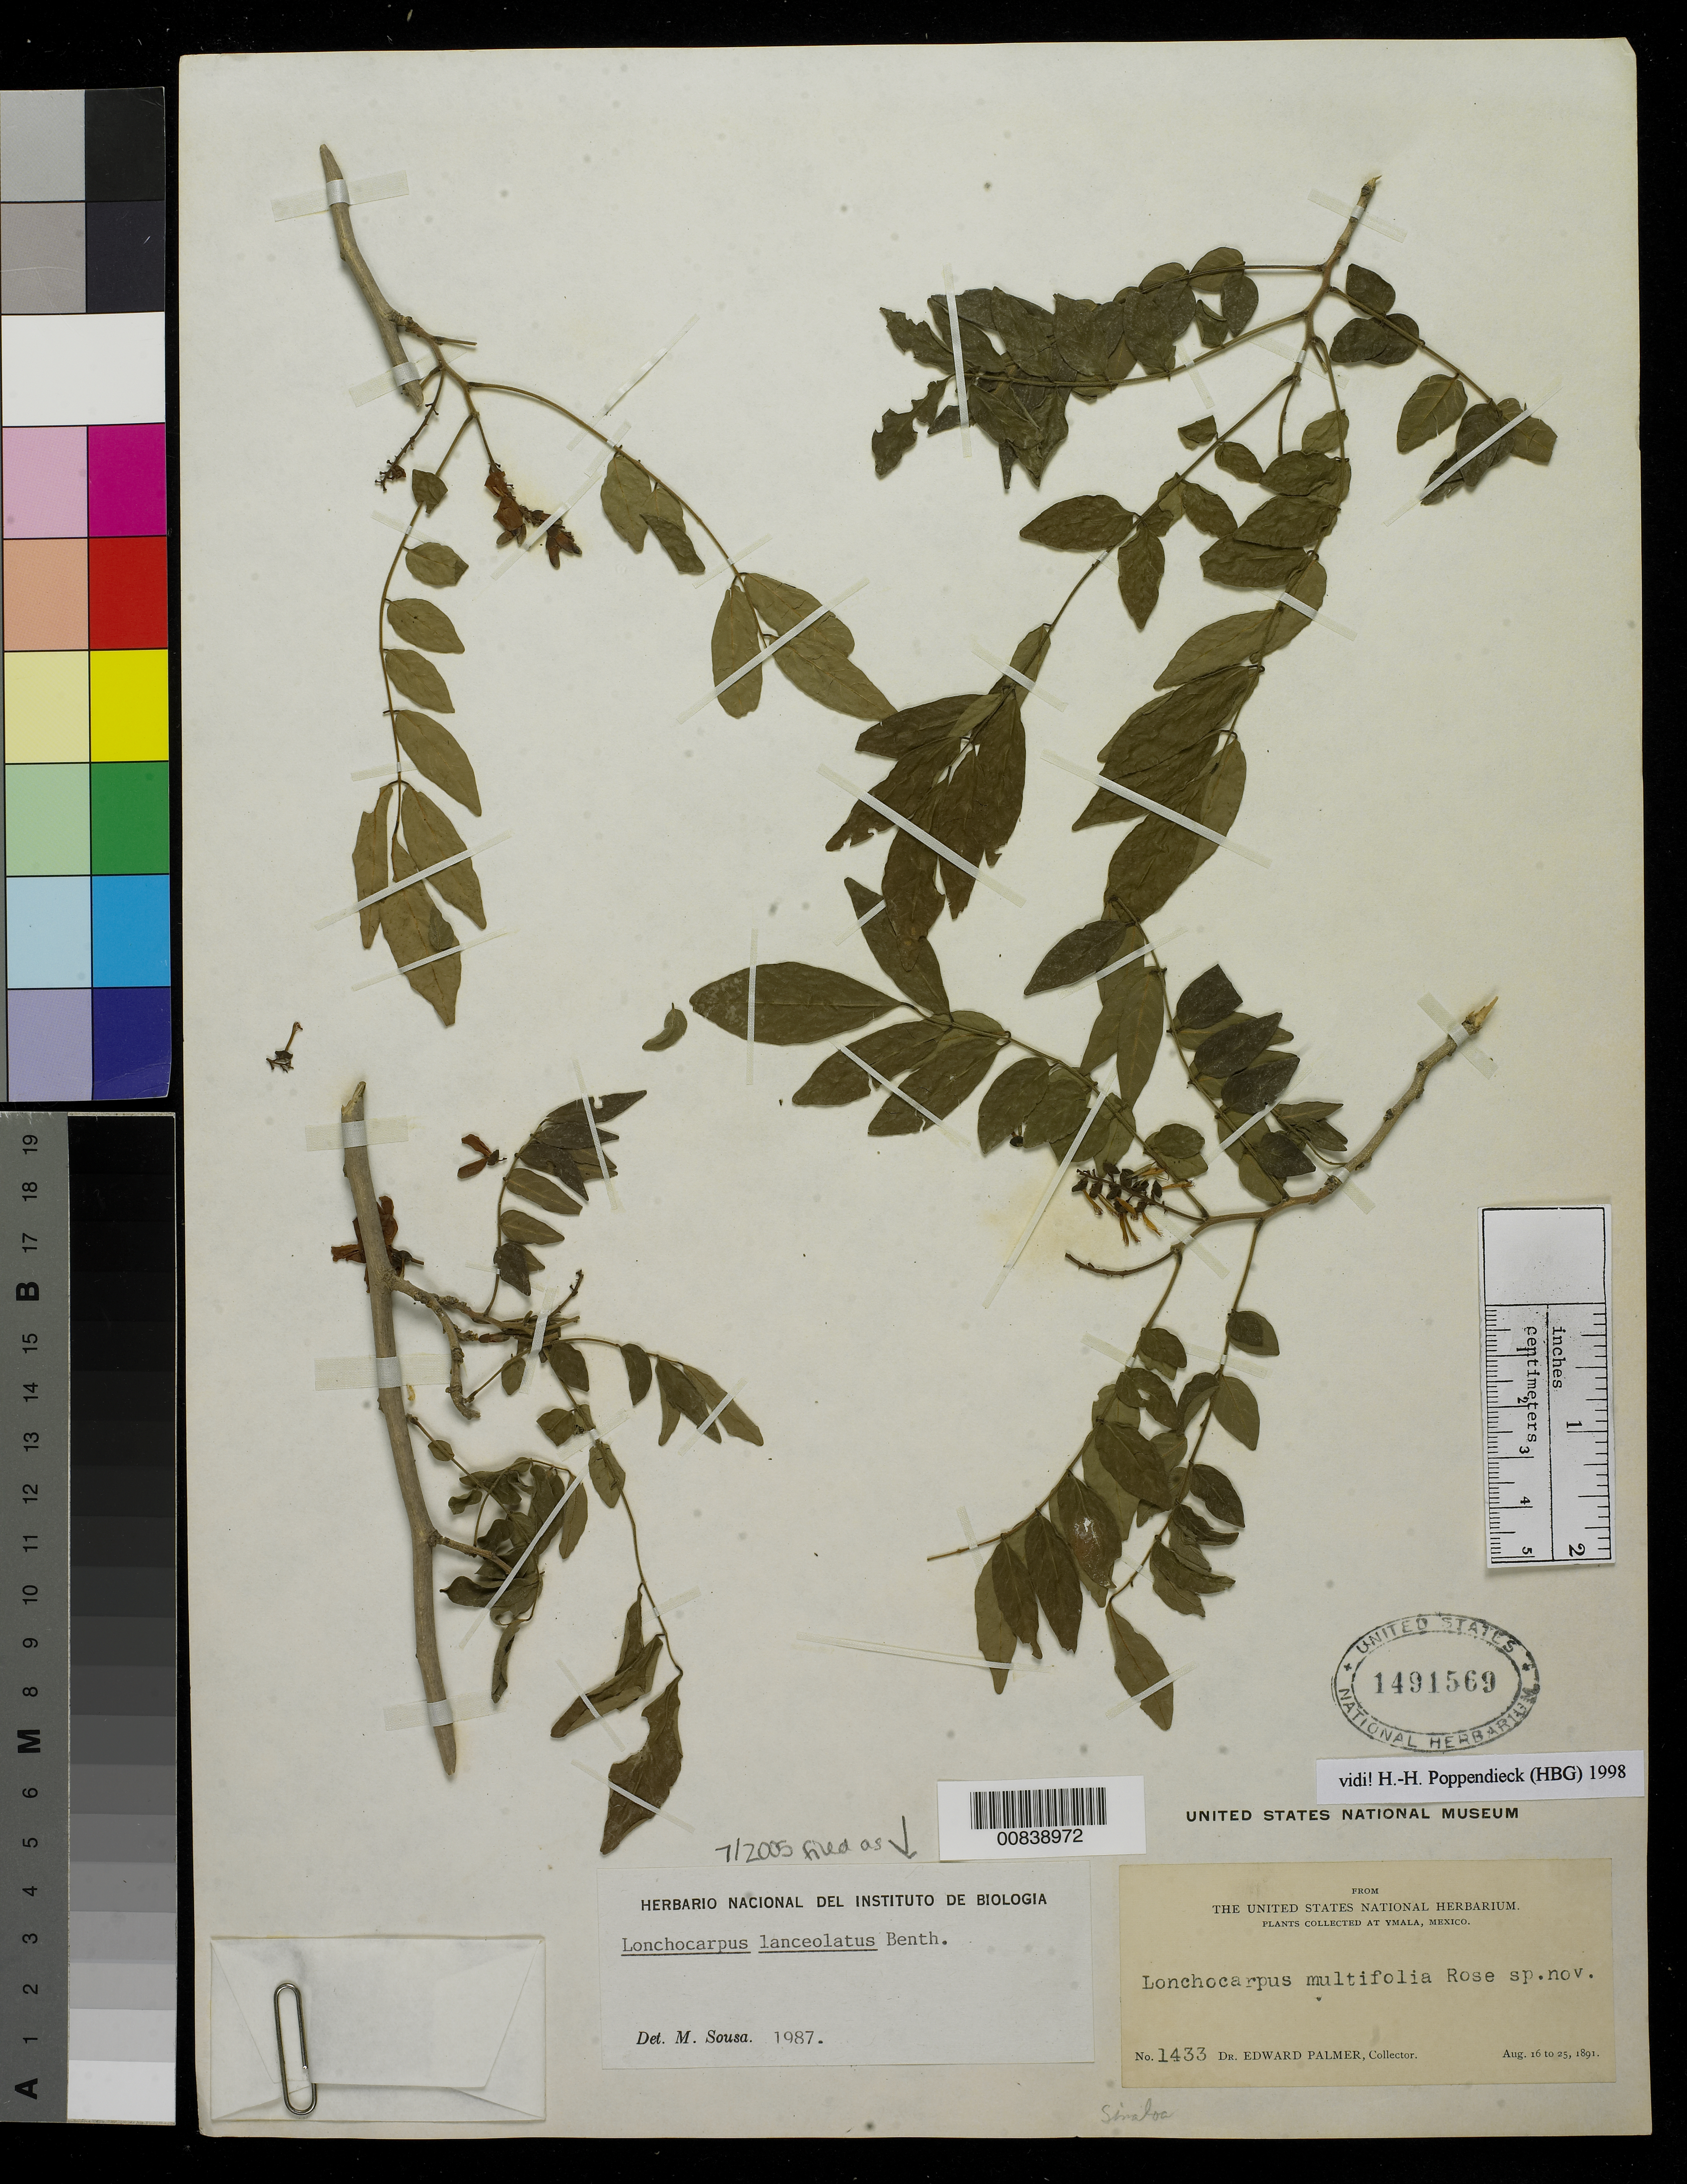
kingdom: Plantae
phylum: Tracheophyta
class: Magnoliopsida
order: Fabales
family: Fabaceae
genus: Lonchocarpus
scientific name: Lonchocarpus lanceolatus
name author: Benth.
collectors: E. Palmer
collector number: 1433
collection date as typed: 16 Aug 1891 to 25 Aug 1891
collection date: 1891-08-16/1891-08-25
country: Mexico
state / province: Sinaloa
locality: Ymala, Sinaloa.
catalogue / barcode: US 1491569